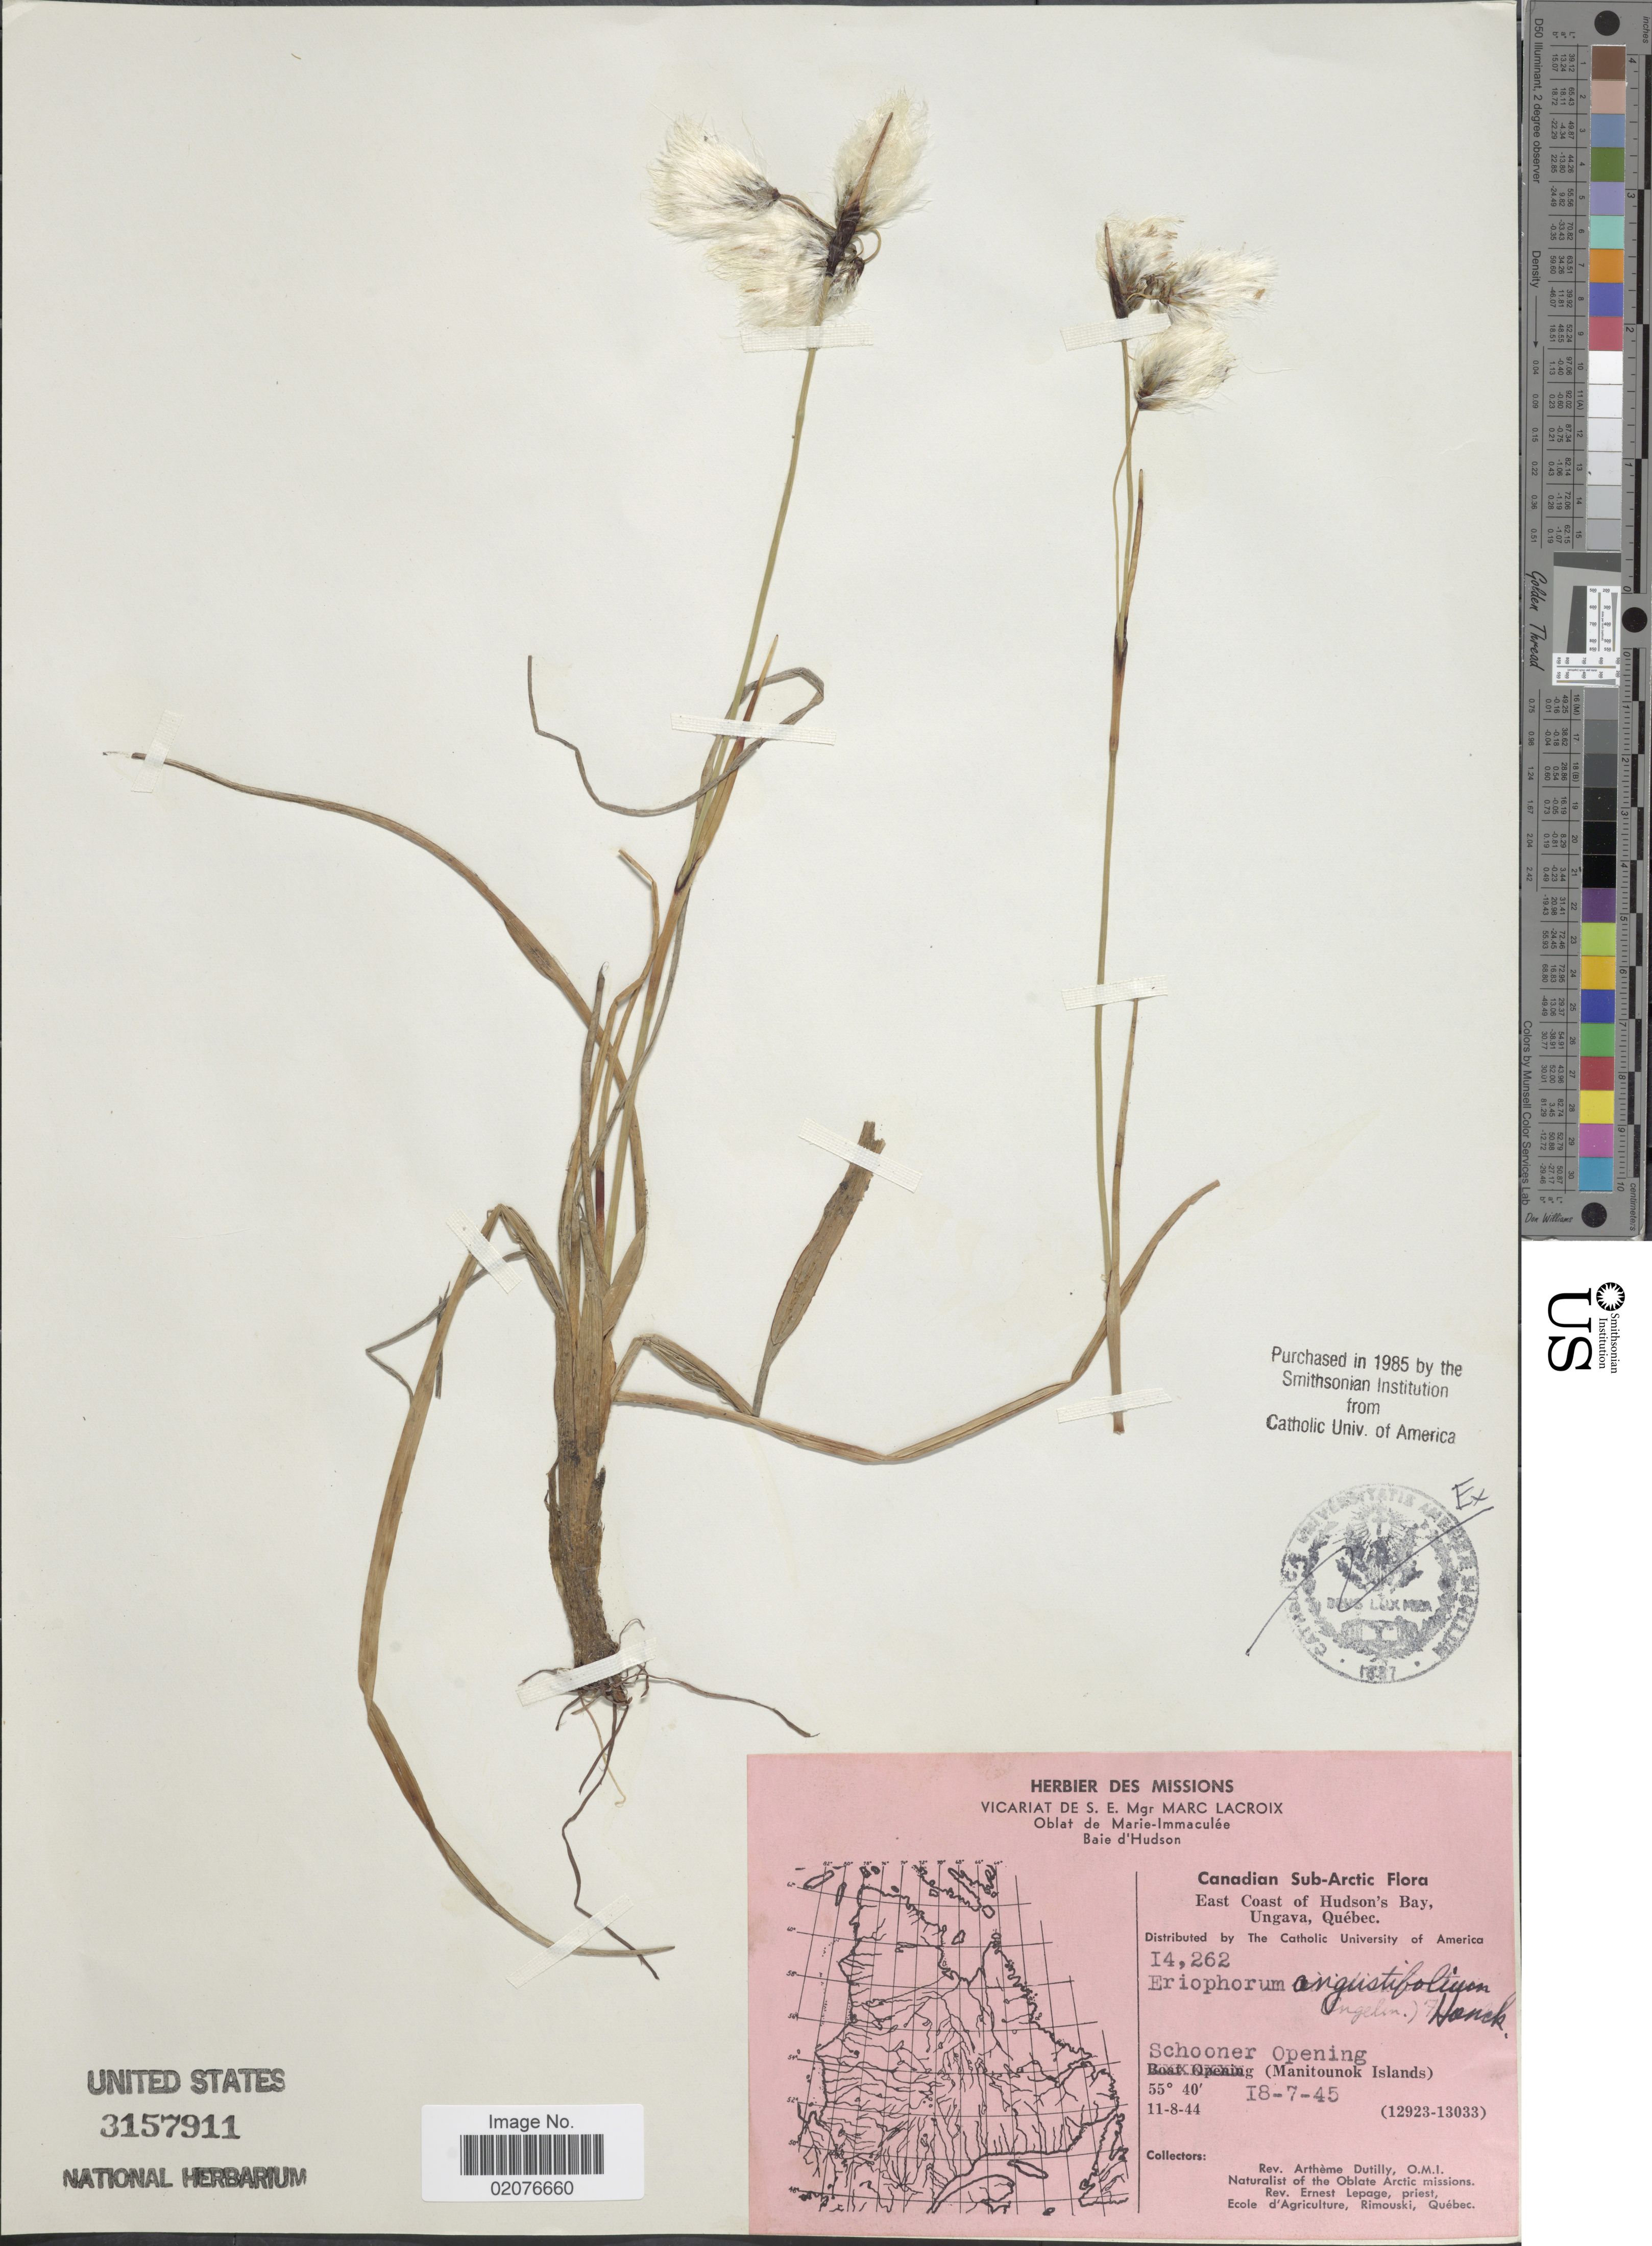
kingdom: Plantae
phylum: Tracheophyta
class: Liliopsida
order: Poales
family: Cyperaceae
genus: Eriophorum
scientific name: Eriophorum angustifolium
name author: Honck.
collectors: A. Dutilly & E. Lepage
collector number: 14262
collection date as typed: Transcribed d/m/y: 11/8/44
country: Canada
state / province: Quebec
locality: Canadian Sub-Arctic, East Coast of Hudson's Bay, Ungava, Schonner Opening (Manitounok Islands)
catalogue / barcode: US 3157911